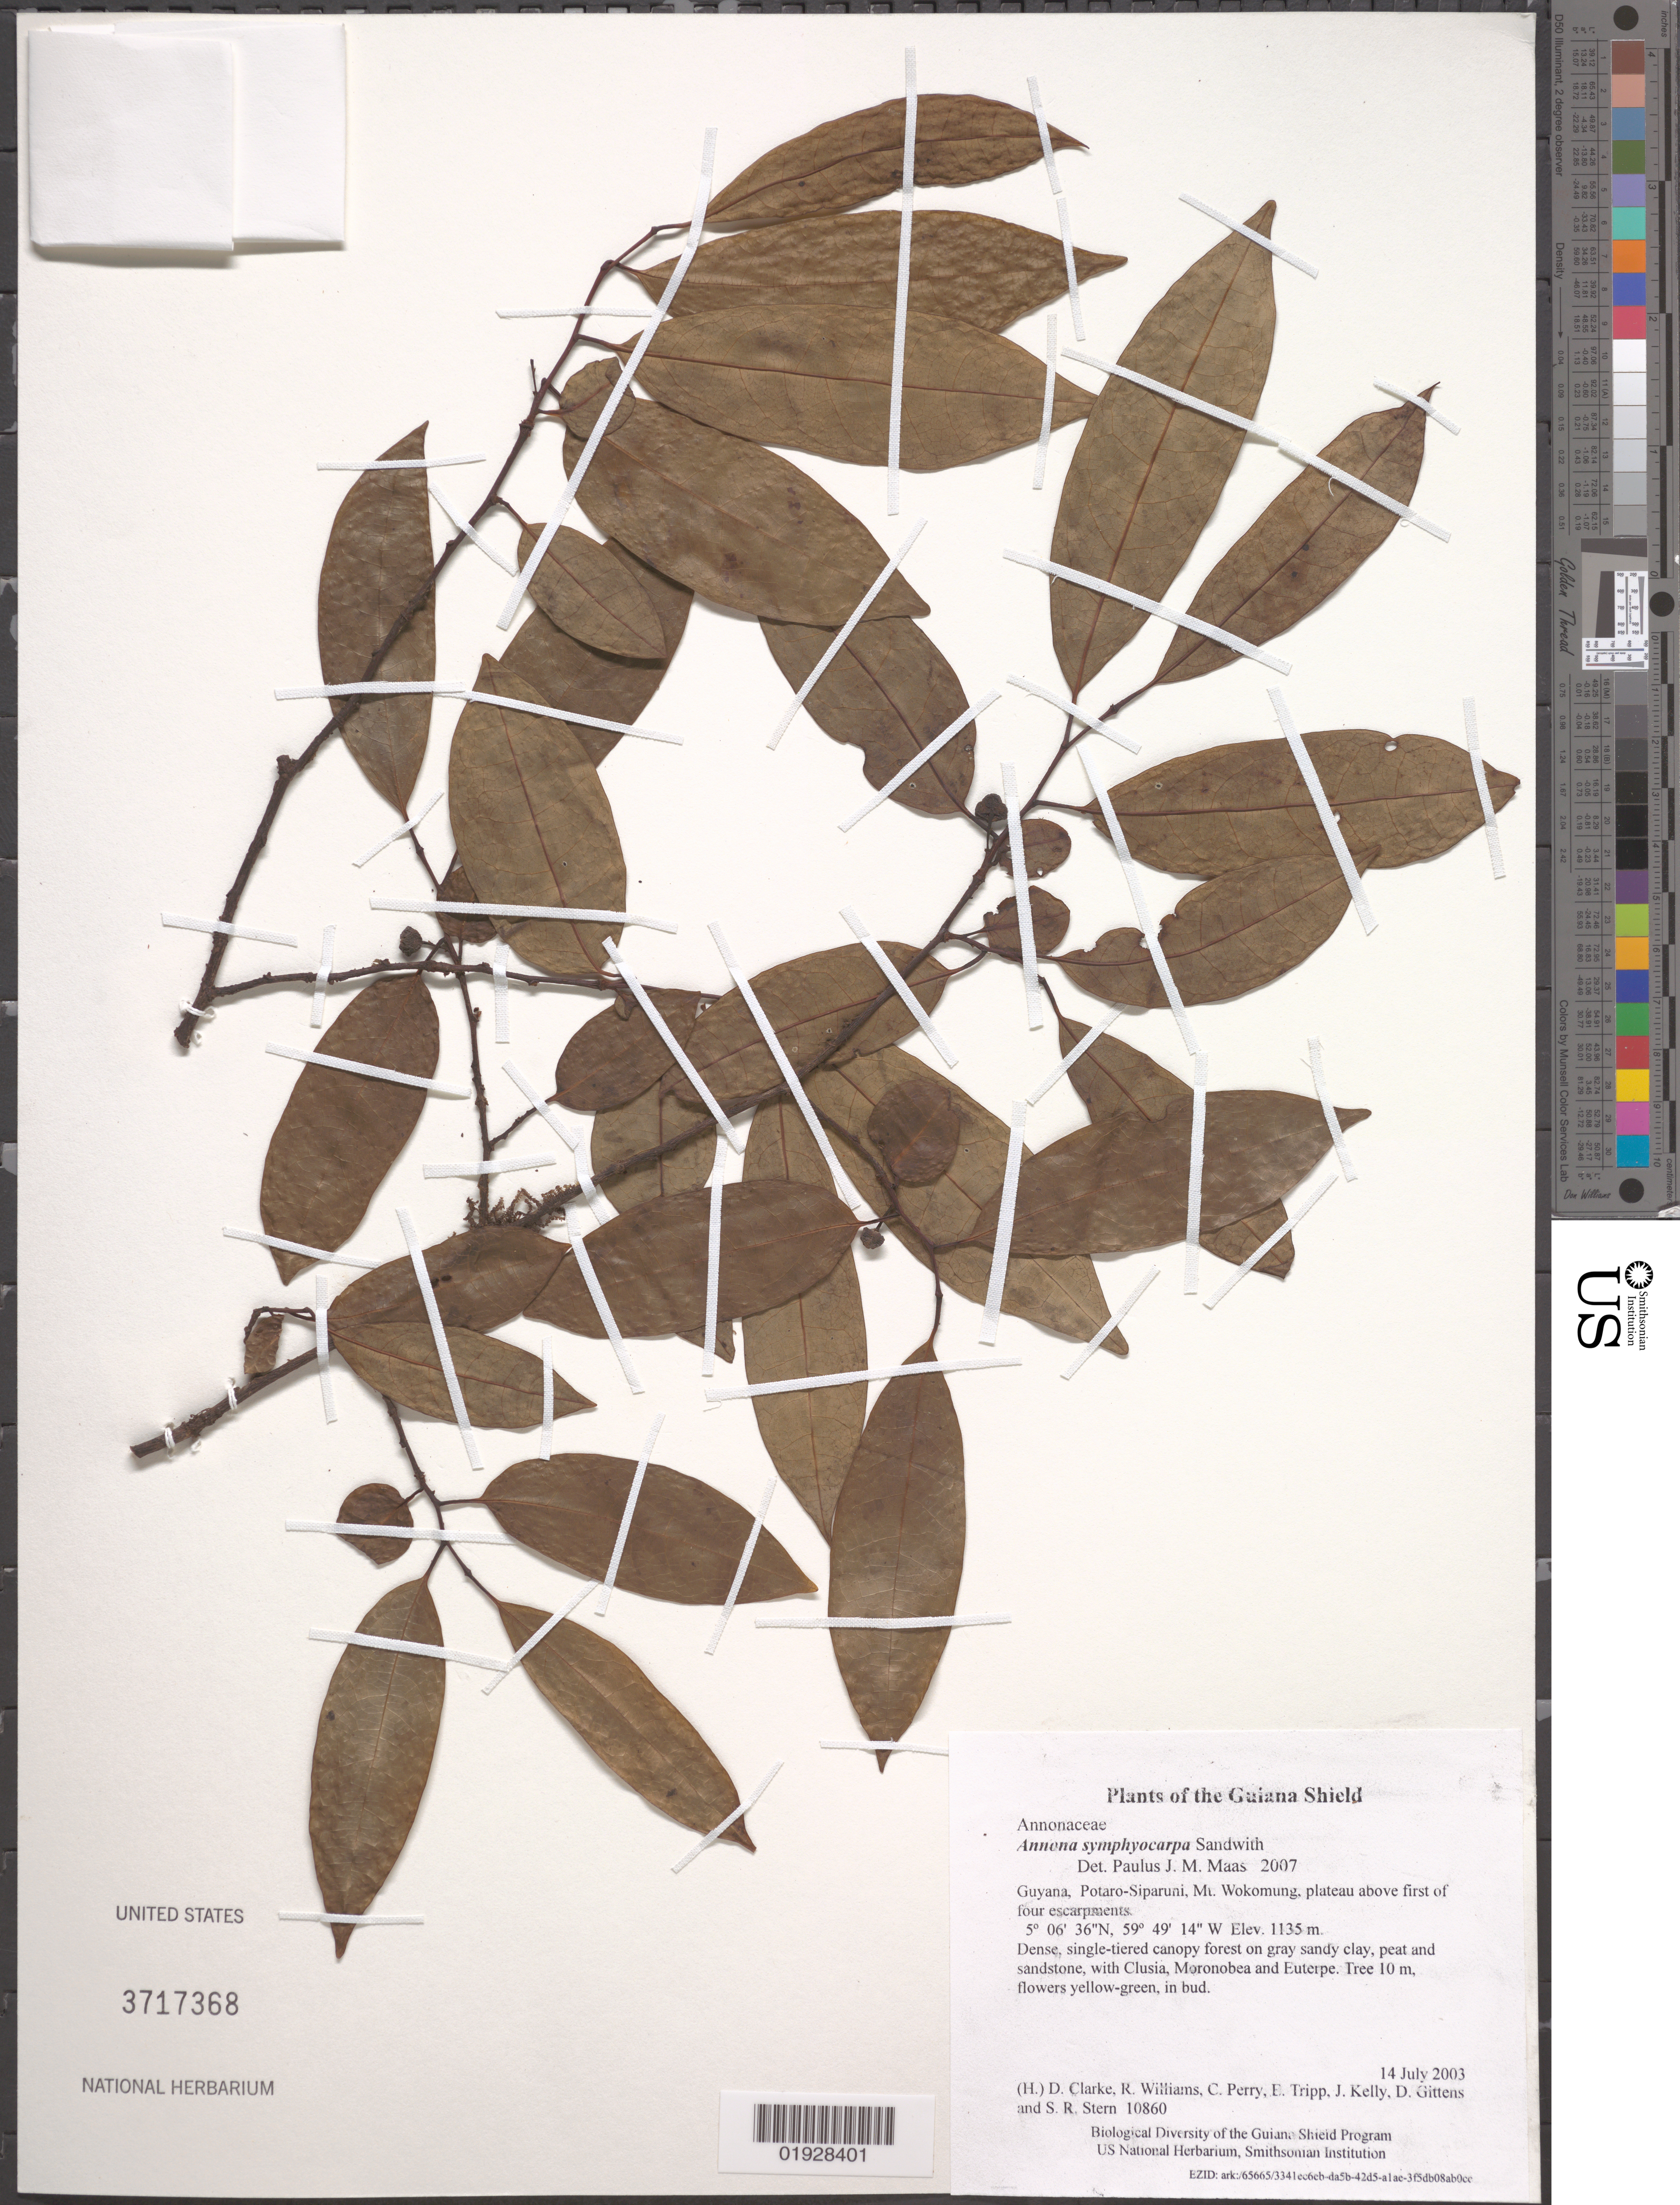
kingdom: Plantae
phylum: Tracheophyta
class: Magnoliopsida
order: Magnoliales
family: Annonaceae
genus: Annona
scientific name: Annona symphyocarpa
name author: Sandwith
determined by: Maas, Paul J. M.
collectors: H. D. Clarke, R. Williams, C. Perry, E. Tripp, J. Kelly, D. Gittens & S. R. Stern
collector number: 10860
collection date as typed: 14 July 2003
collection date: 2003-07-14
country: Guyana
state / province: Potaro-Siparuni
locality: Mt. Wokomung, plateau above first of four escarpments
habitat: Dense, single-tiered canopy forest on gray sandy clay, peat and sandstone, with Clusia, Moronobea and Euterpe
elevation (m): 1135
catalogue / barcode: US 3717368